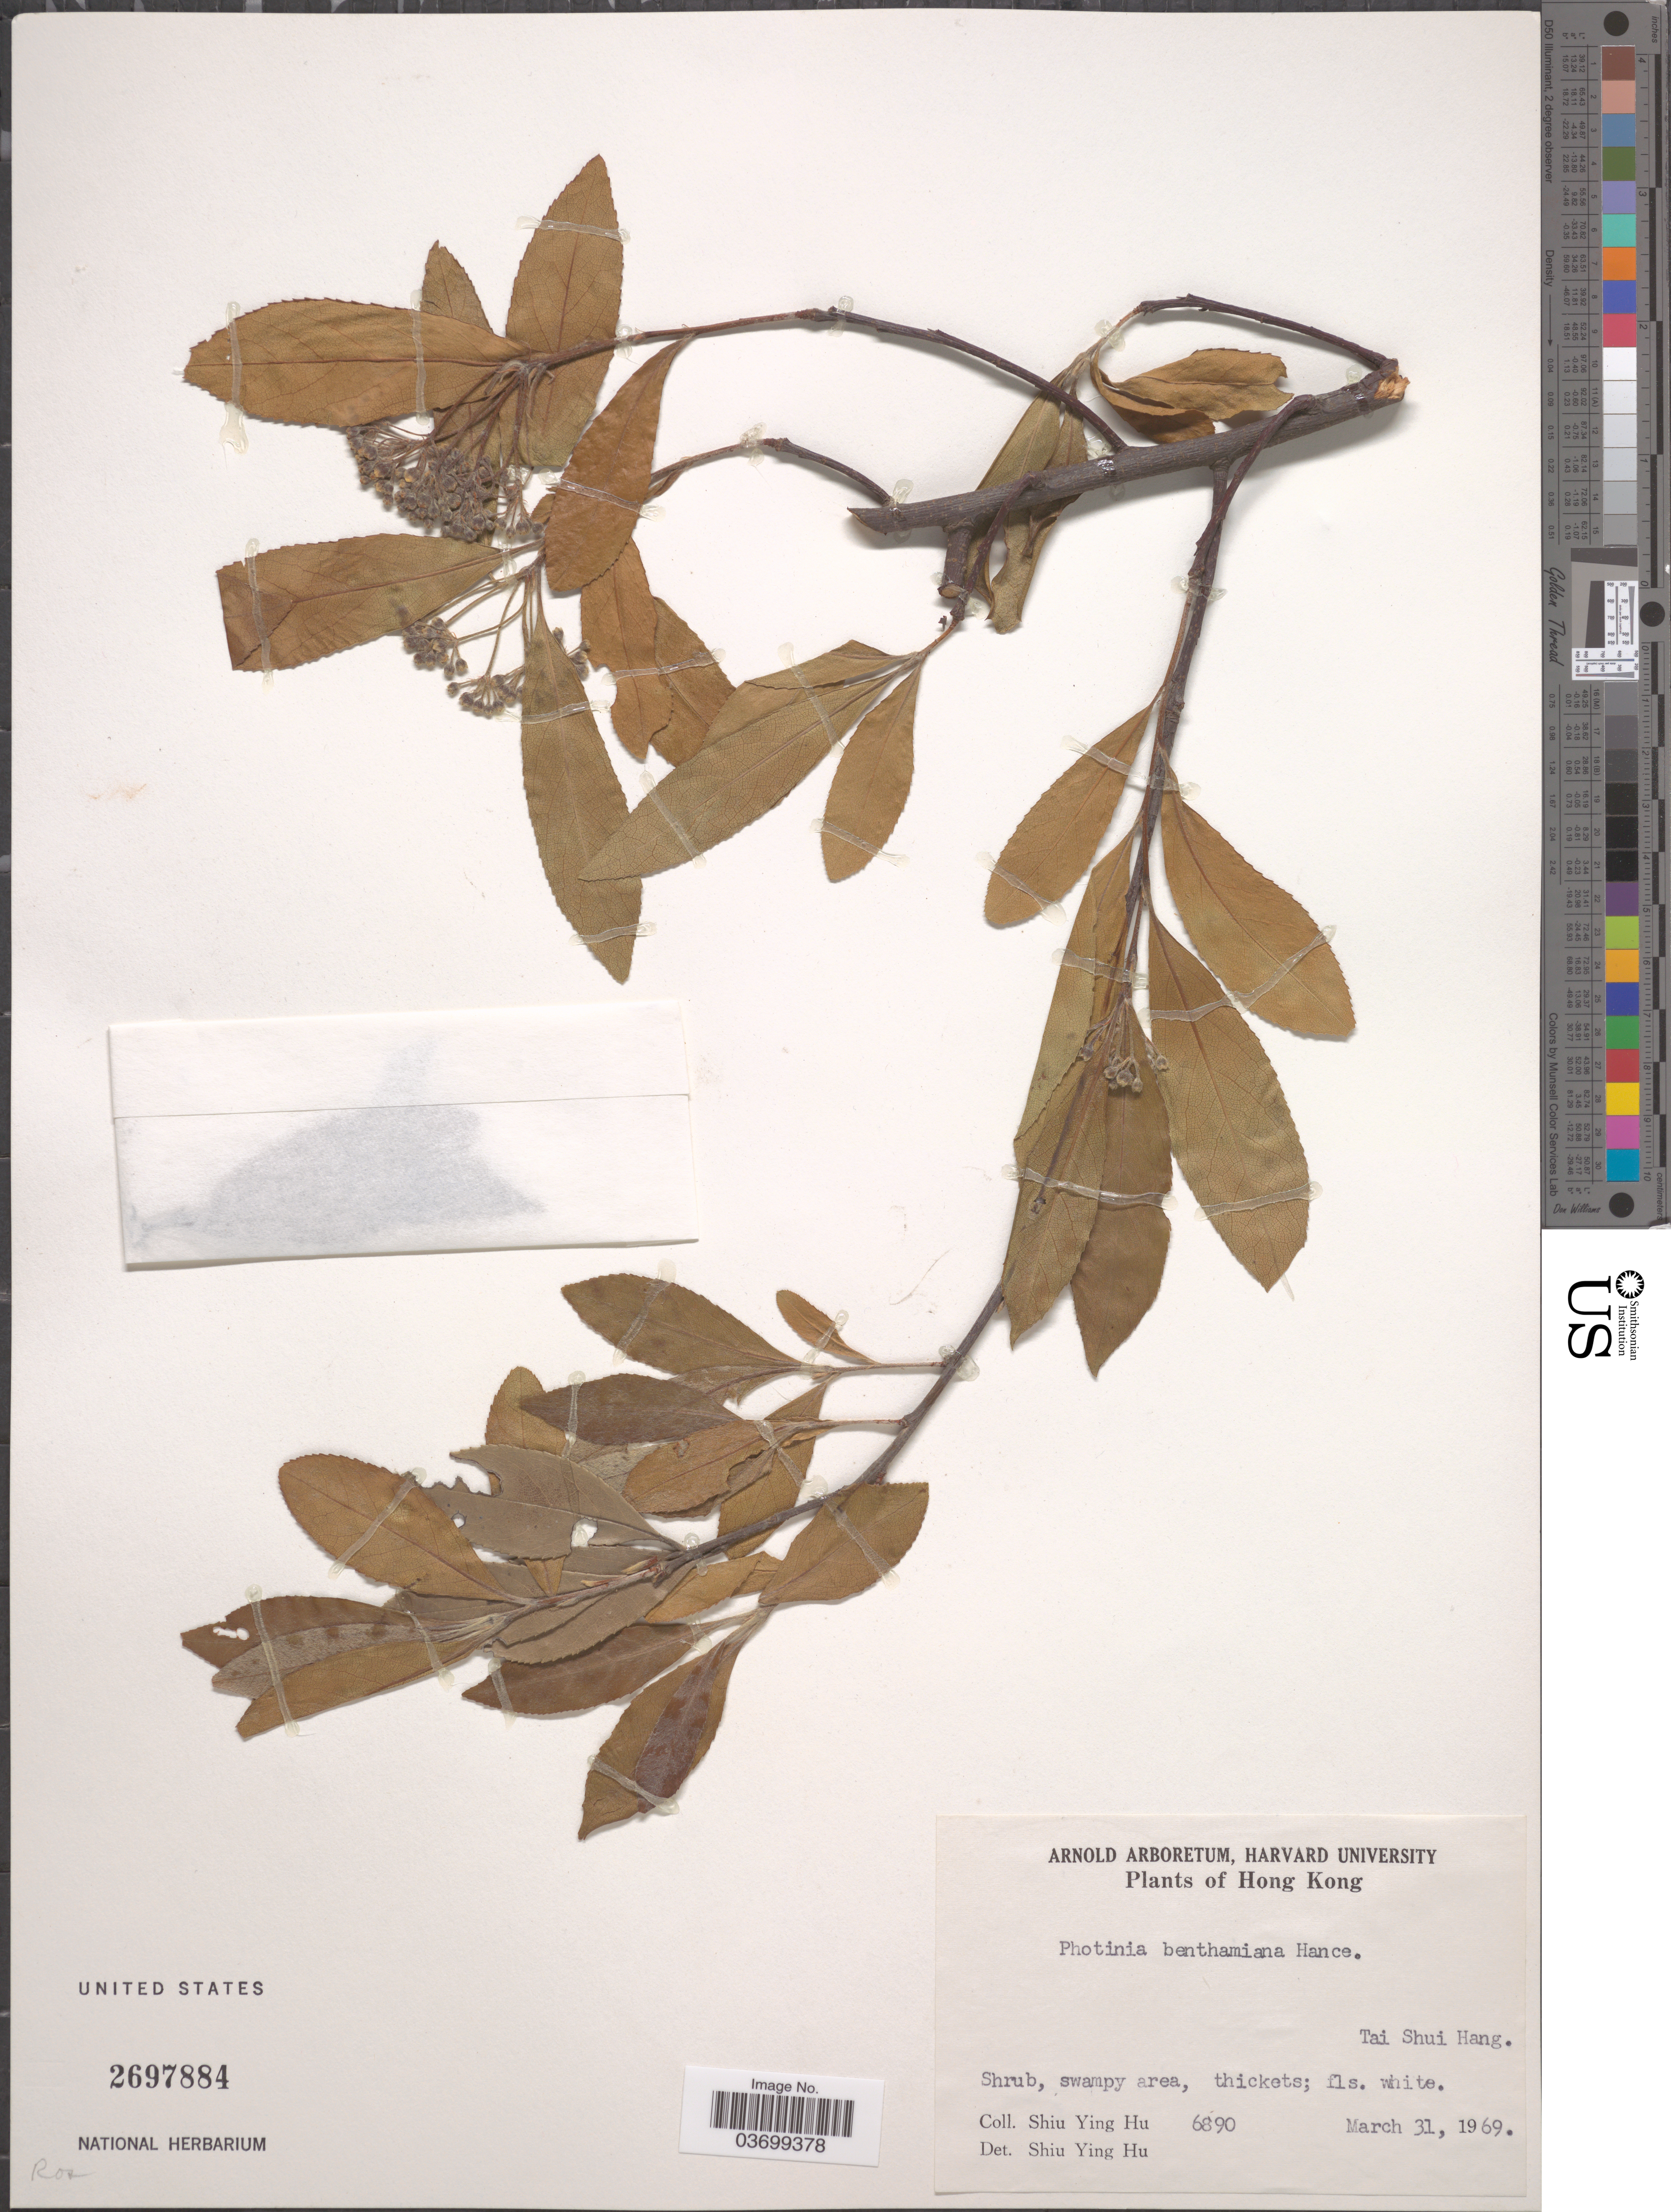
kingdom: Plantae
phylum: Tracheophyta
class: Magnoliopsida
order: Rosales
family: Rosaceae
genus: Photinia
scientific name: Photinia benthamiana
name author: Hance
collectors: S. Y. Hu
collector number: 6890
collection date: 1969-03-31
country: China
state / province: Hong Kong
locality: Tai Shui Hang.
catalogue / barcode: US 2697884